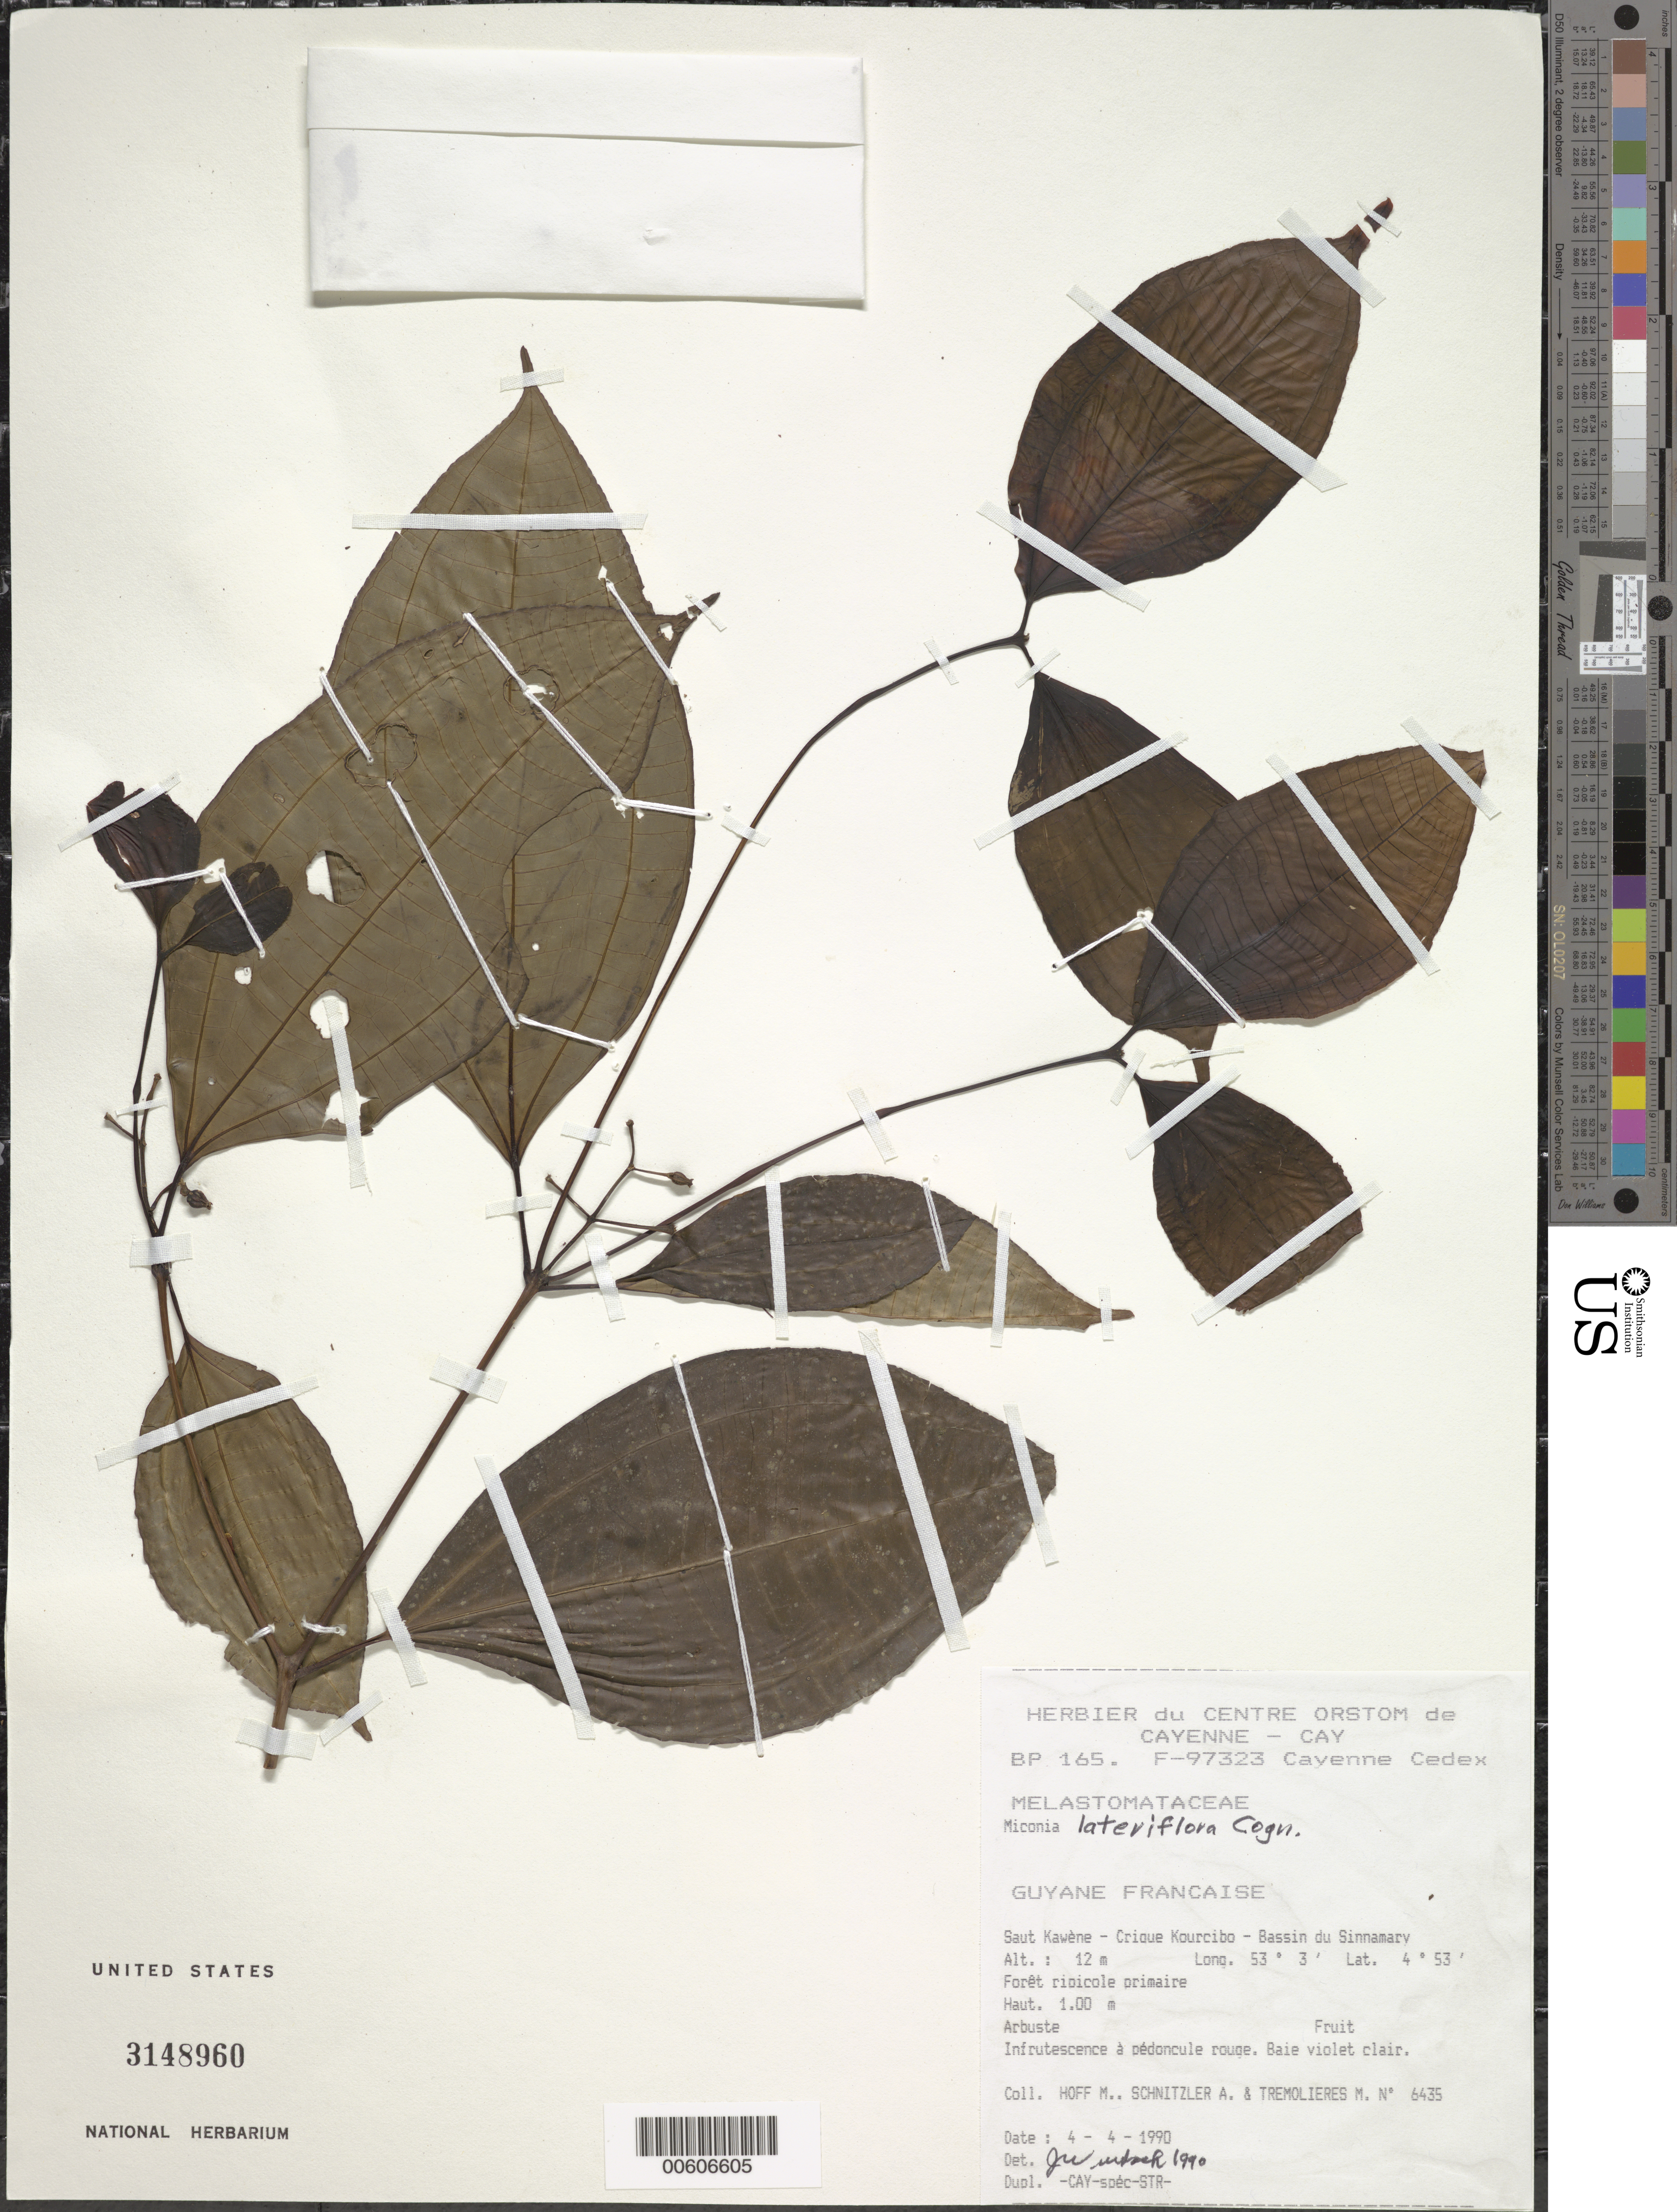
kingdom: Plantae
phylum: Tracheophyta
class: Magnoliopsida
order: Myrtales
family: Melastomataceae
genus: Miconia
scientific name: Miconia lateriflora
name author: Cogn.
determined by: Wurdack, John J., (US), US (UNITED STATES)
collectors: M. Hoff, A. Schnitzler & M. Tremolieres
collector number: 6435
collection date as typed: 4-Apr-90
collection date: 1990-04-04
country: French Guiana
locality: Saut Kawène, Crique Kourcibo, Bassin du Sinnamary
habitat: Foret ripicole primaire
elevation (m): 12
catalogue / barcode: US 3148960